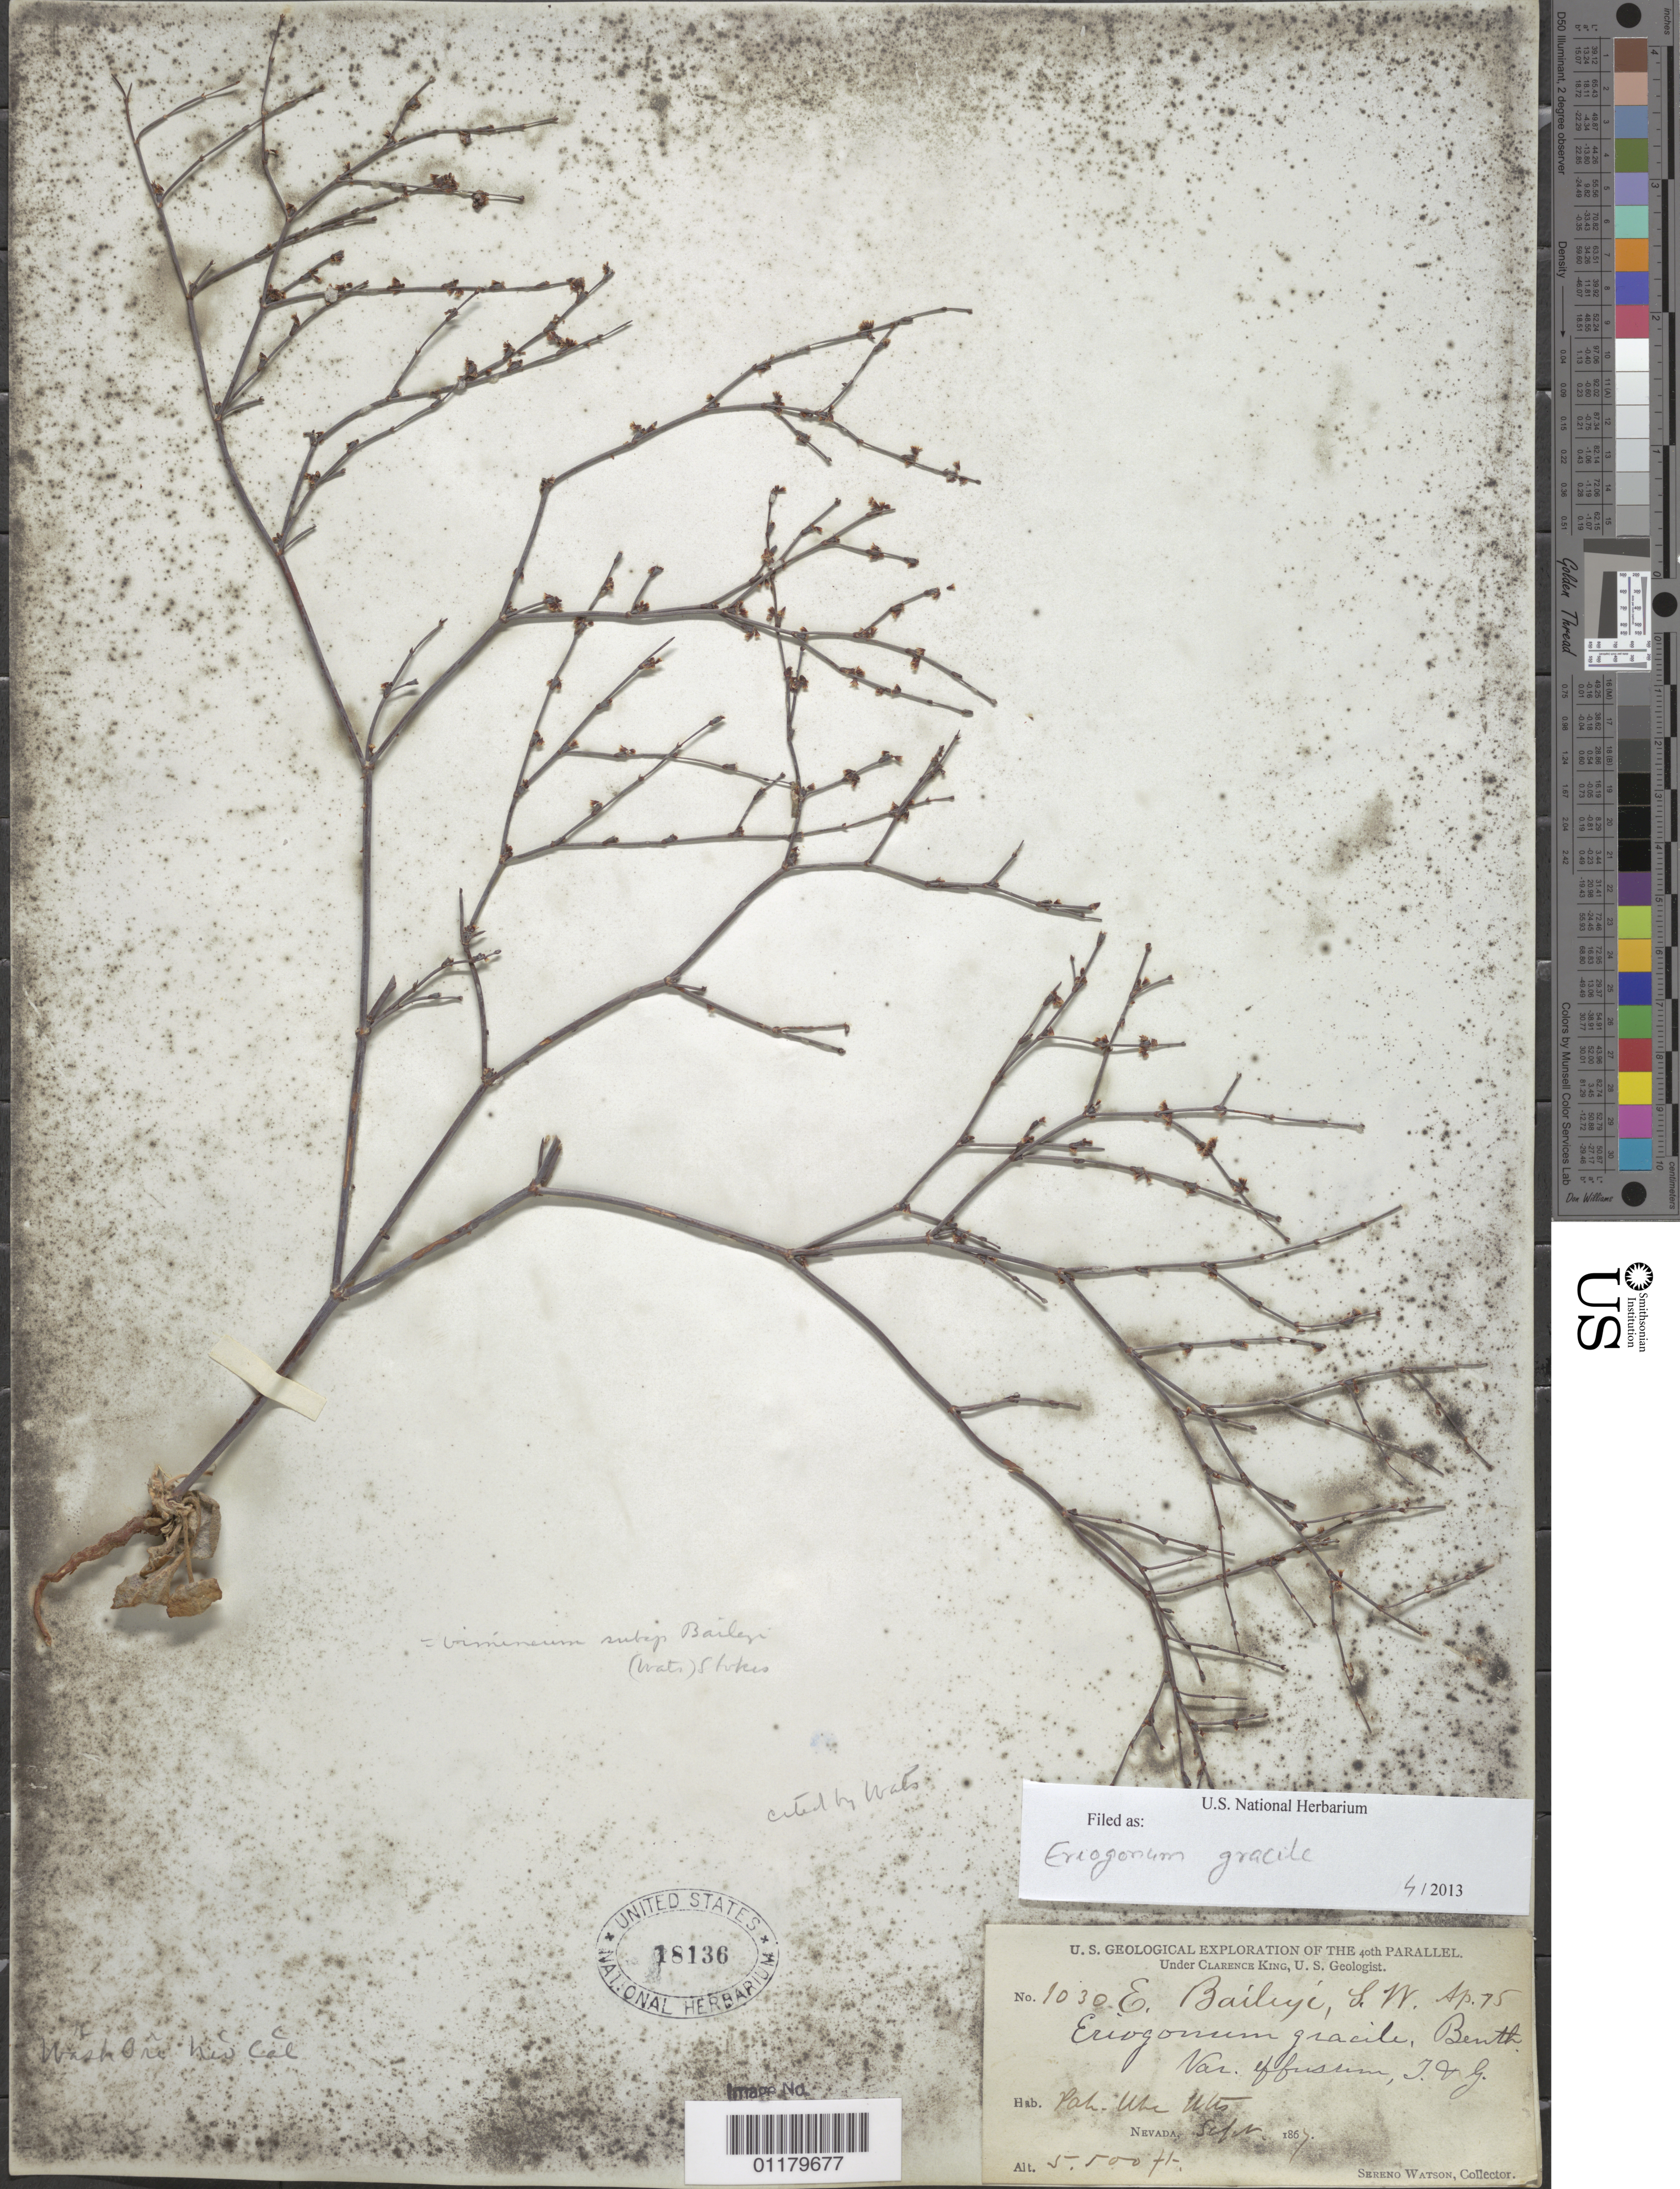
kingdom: Plantae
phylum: Tracheophyta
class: Magnoliopsida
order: Caryophyllales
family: Polygonaceae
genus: Eriogonum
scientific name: Eriogonum gracile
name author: Benth.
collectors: S. Watson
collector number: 1030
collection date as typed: Sep 1867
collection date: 1867-09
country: United States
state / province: Nevada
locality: Pah-Ute Mountains.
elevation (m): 1676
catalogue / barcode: US 18136